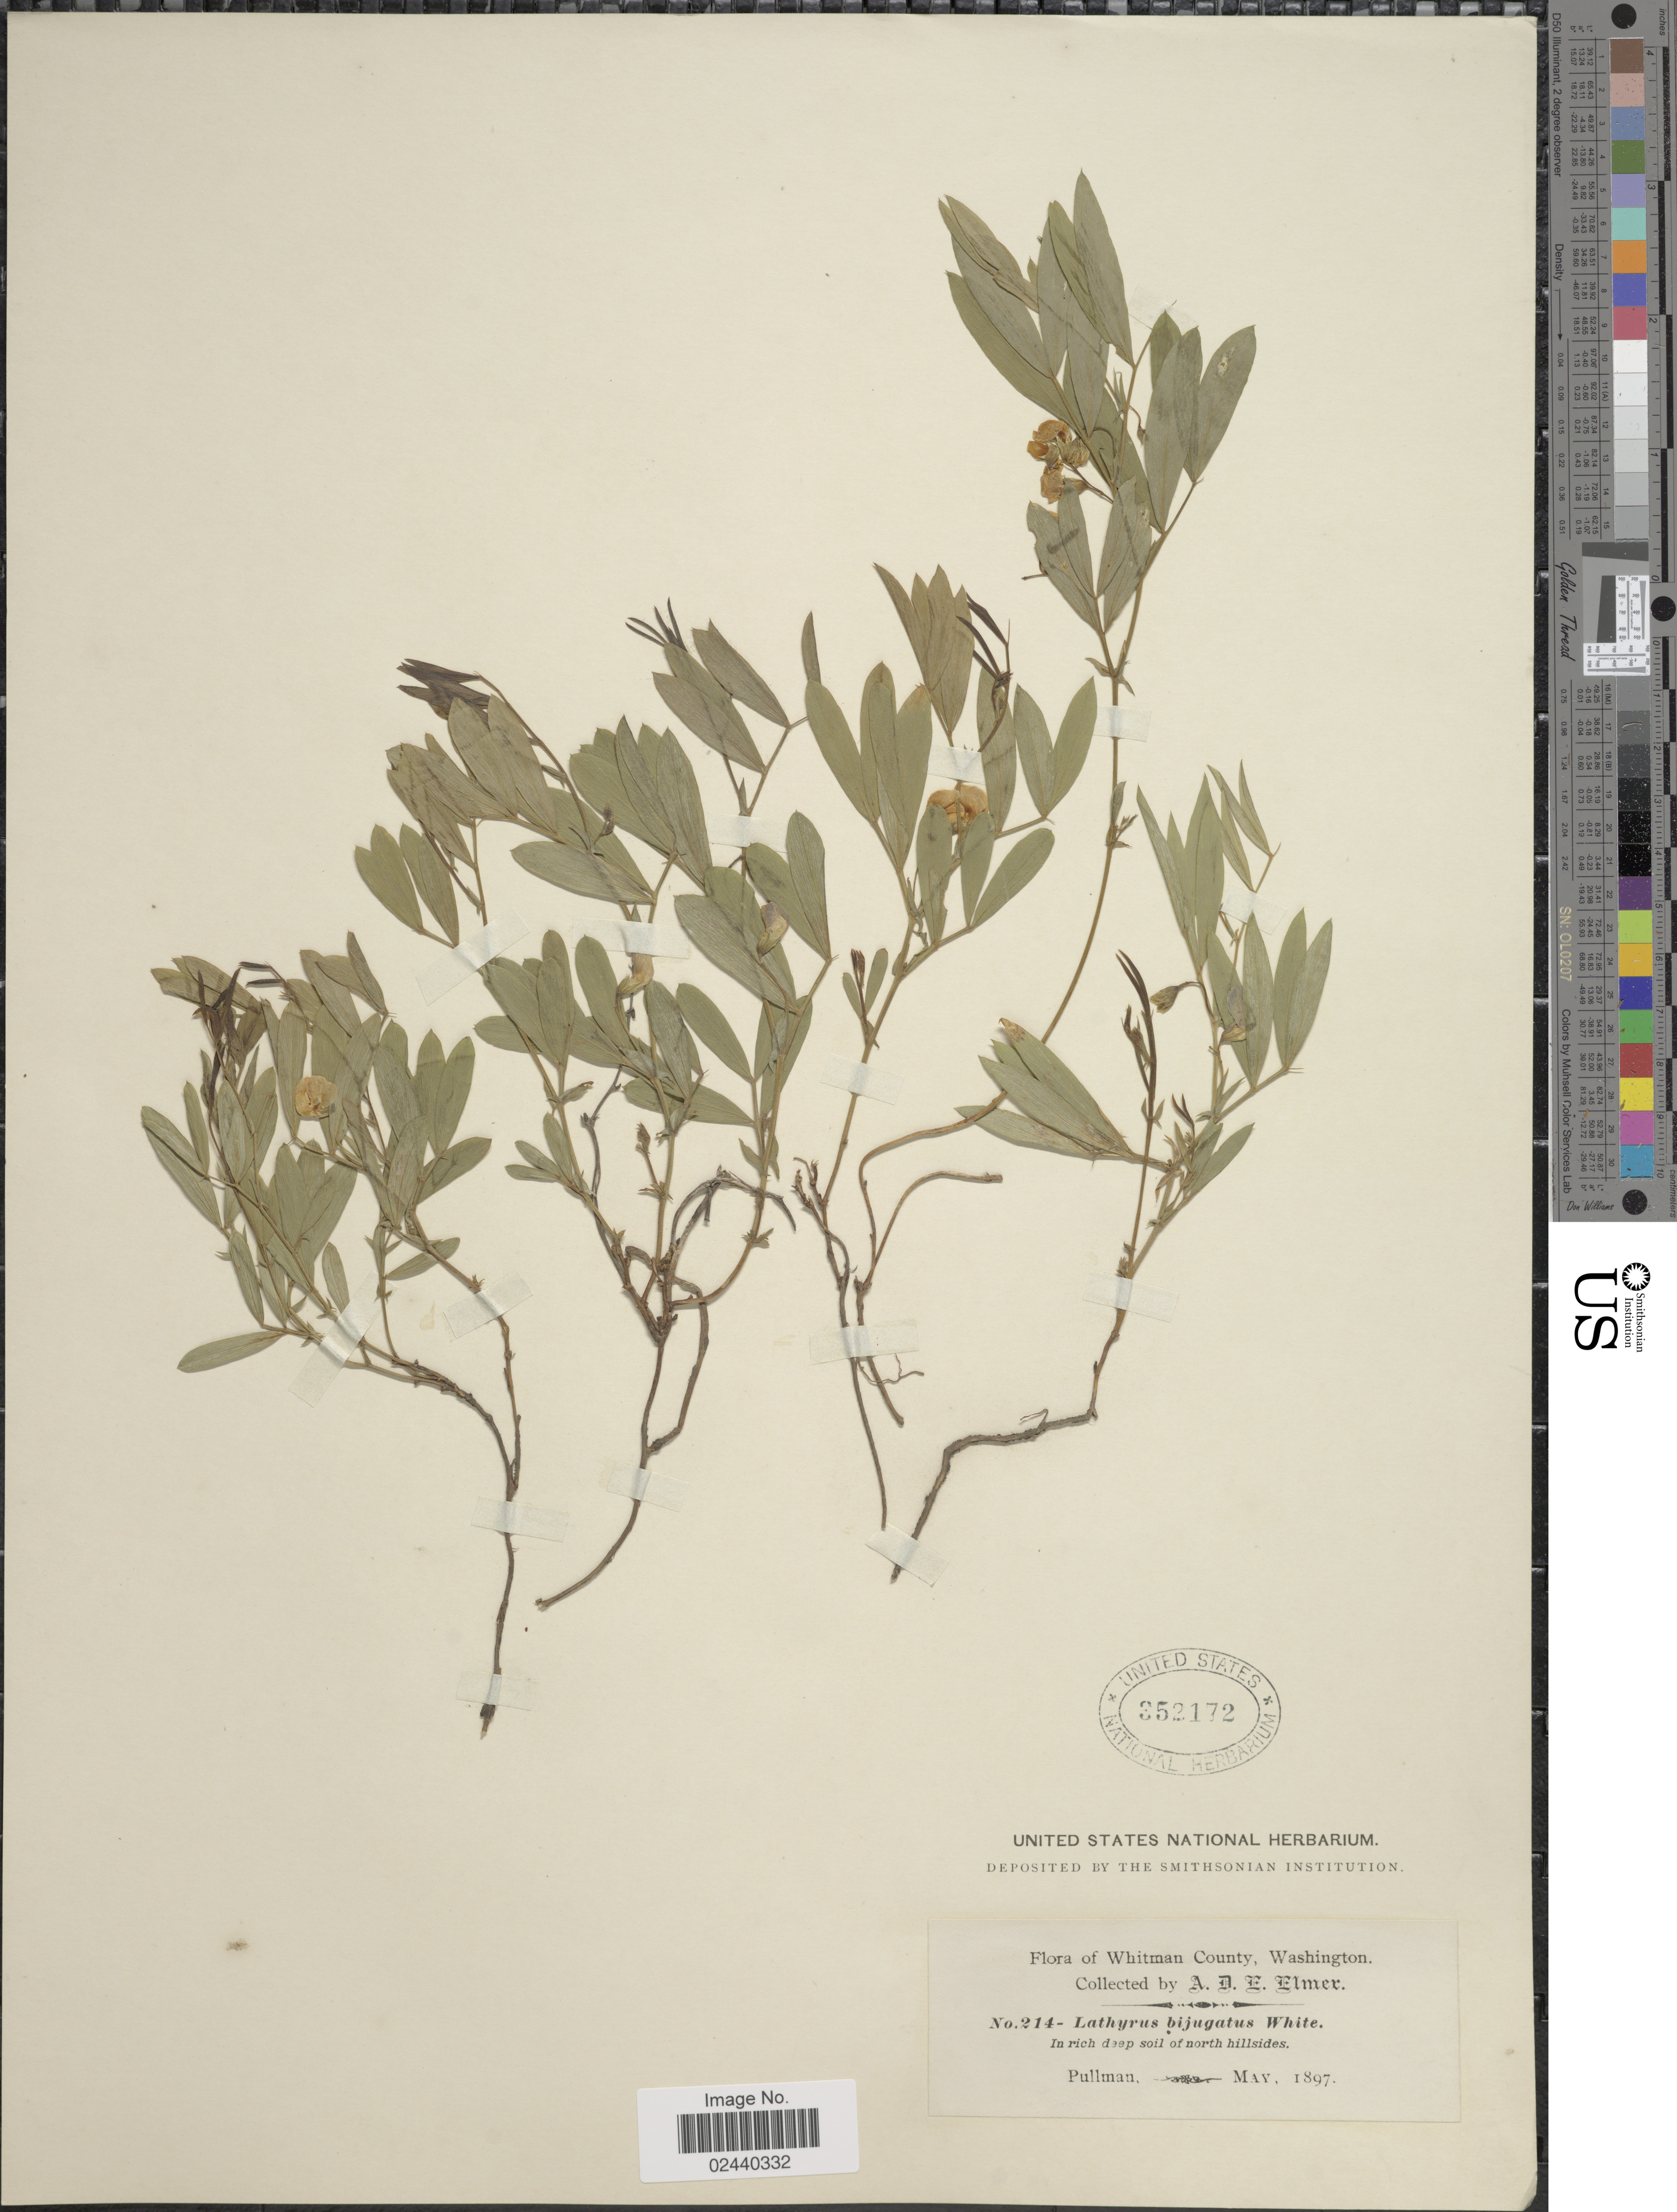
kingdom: Plantae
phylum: Tracheophyta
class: Magnoliopsida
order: Fabales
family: Fabaceae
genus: Lathyrus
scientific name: Lathyrus bijugatus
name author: T.G. White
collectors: A. D. E. Elmer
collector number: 214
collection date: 1897-05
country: United States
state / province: Washington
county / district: Whitman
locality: Whitman County, in rich deep soil of north hillsides, Pullman.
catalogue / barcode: US 352172